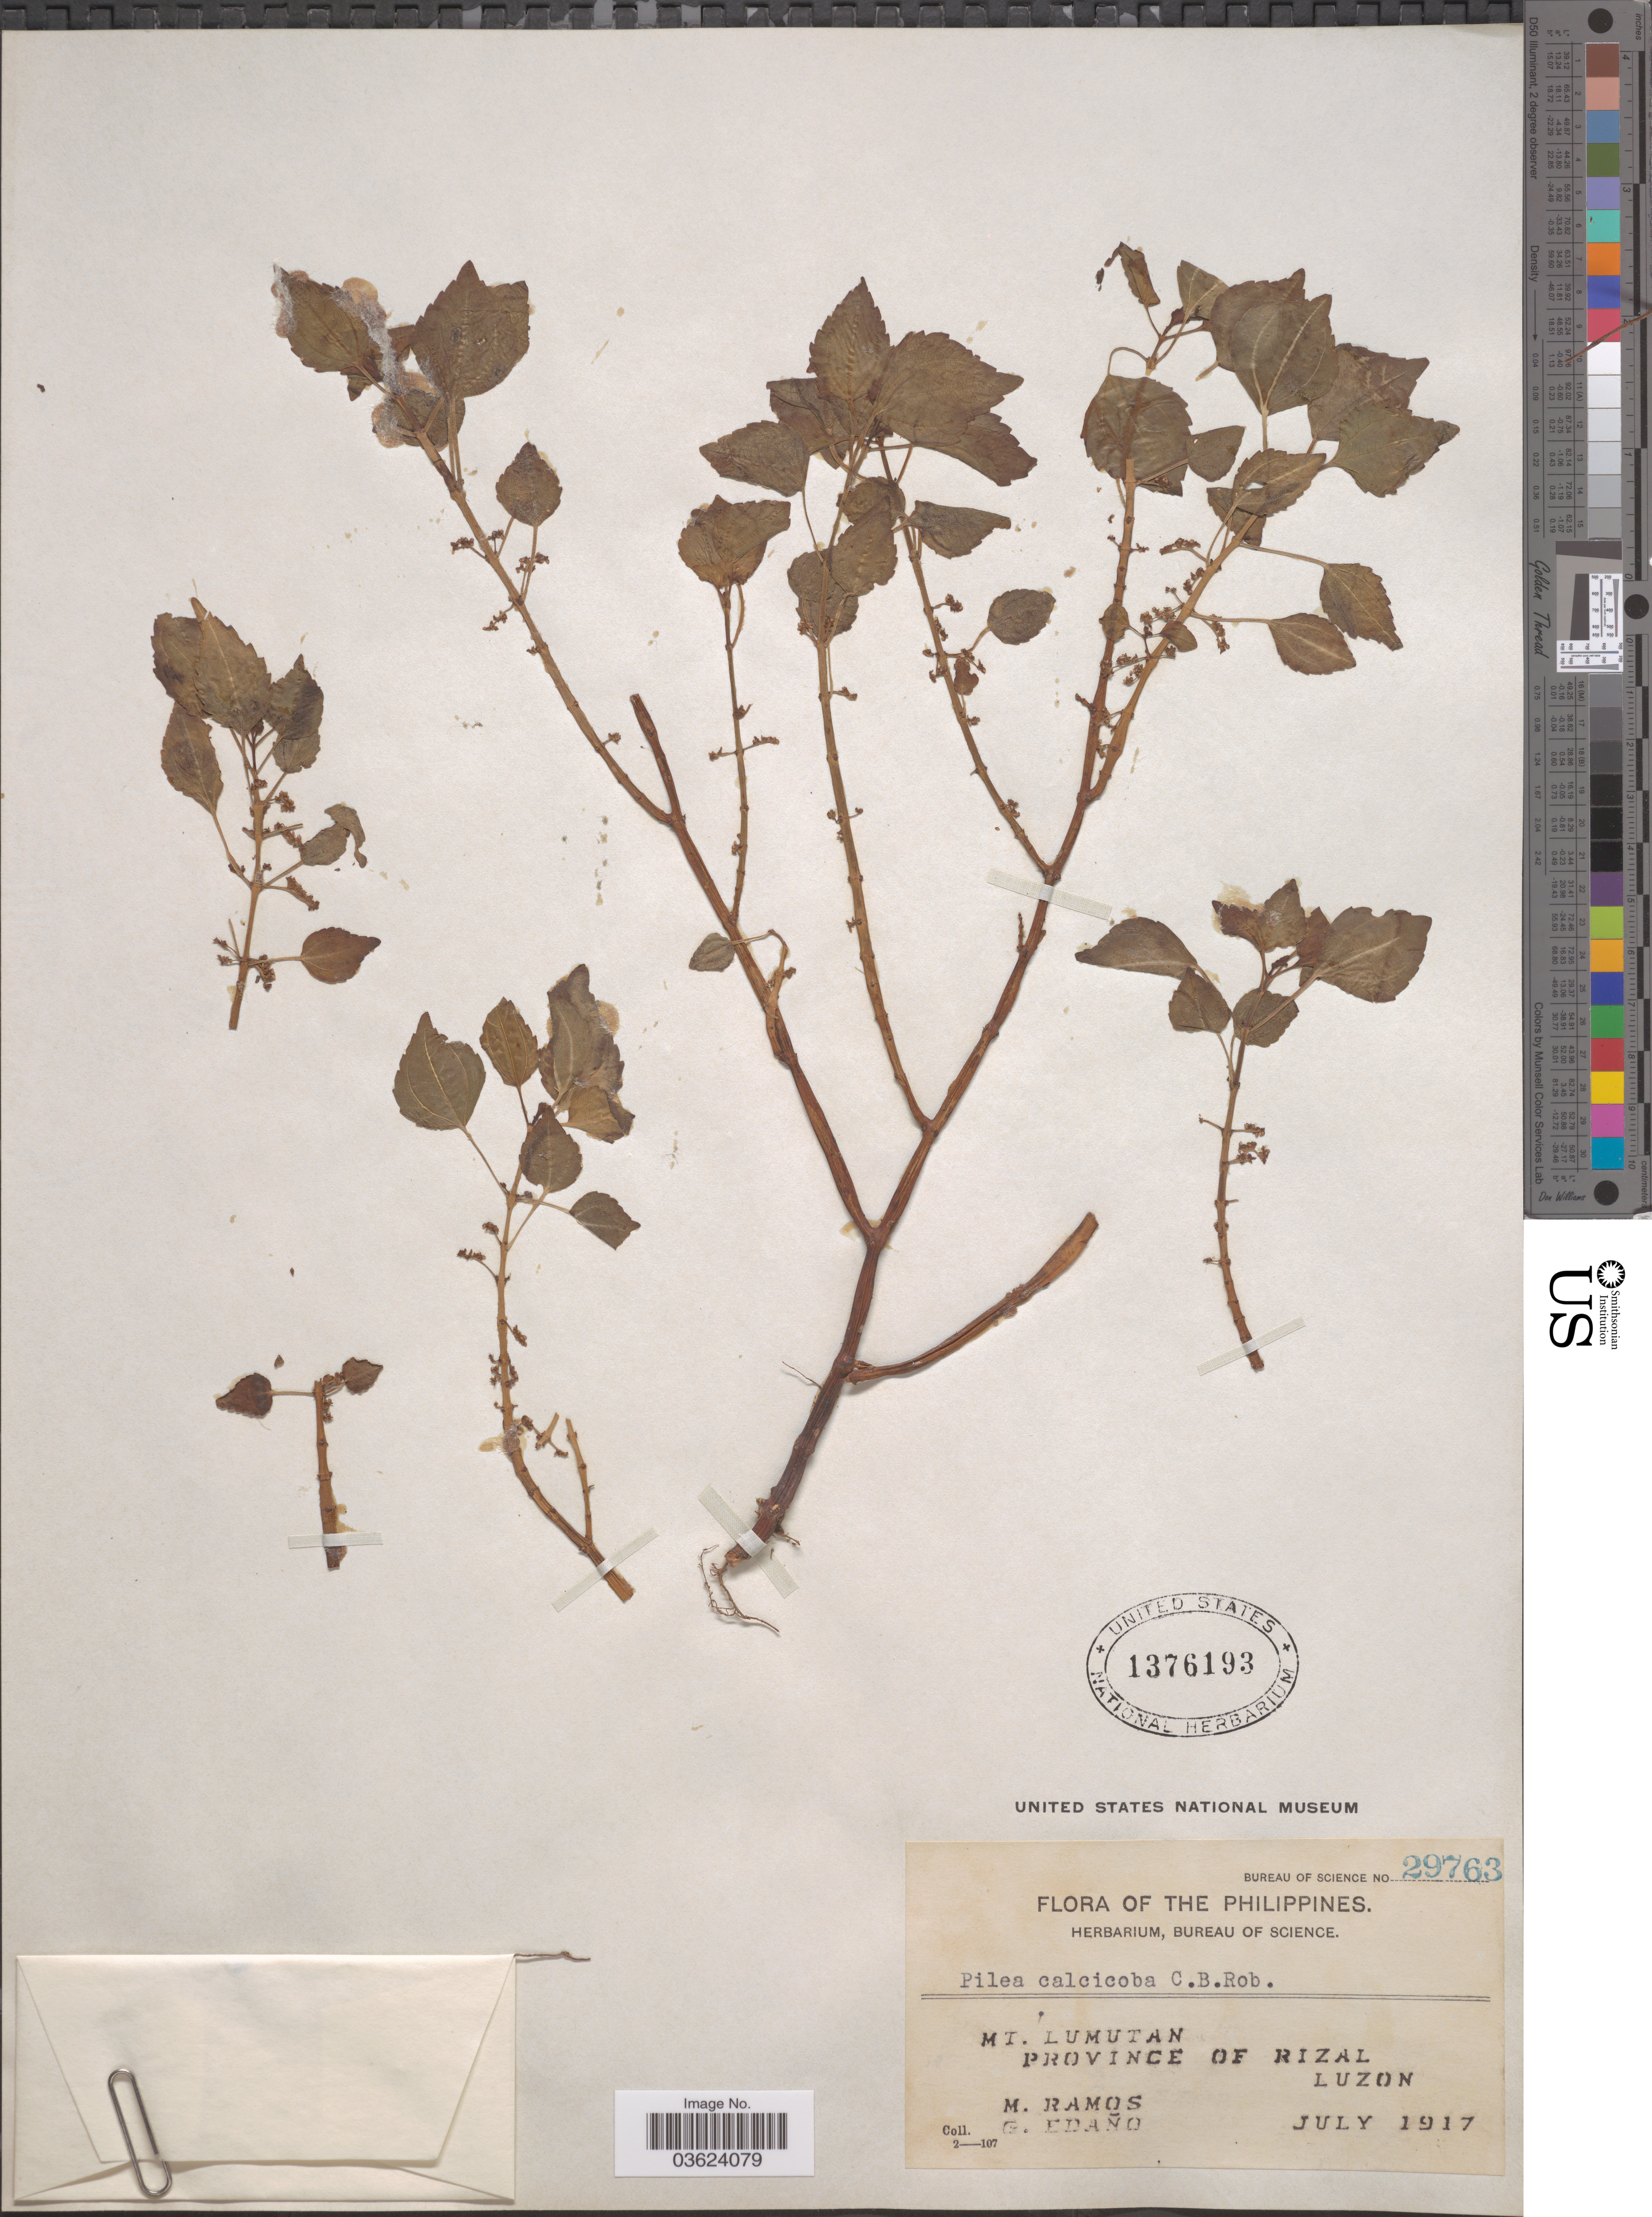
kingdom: Plantae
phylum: Tracheophyta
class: Magnoliopsida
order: Rosales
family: Urticaceae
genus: Pilea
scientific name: Pilea calcicola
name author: C.B. Rob.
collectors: M. Ramos & G. Edaño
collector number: Bureau of Science 29763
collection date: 1917-07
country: Philippines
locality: Mt. Lumutan. Province of Rizal. Luzon.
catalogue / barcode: US 1376193